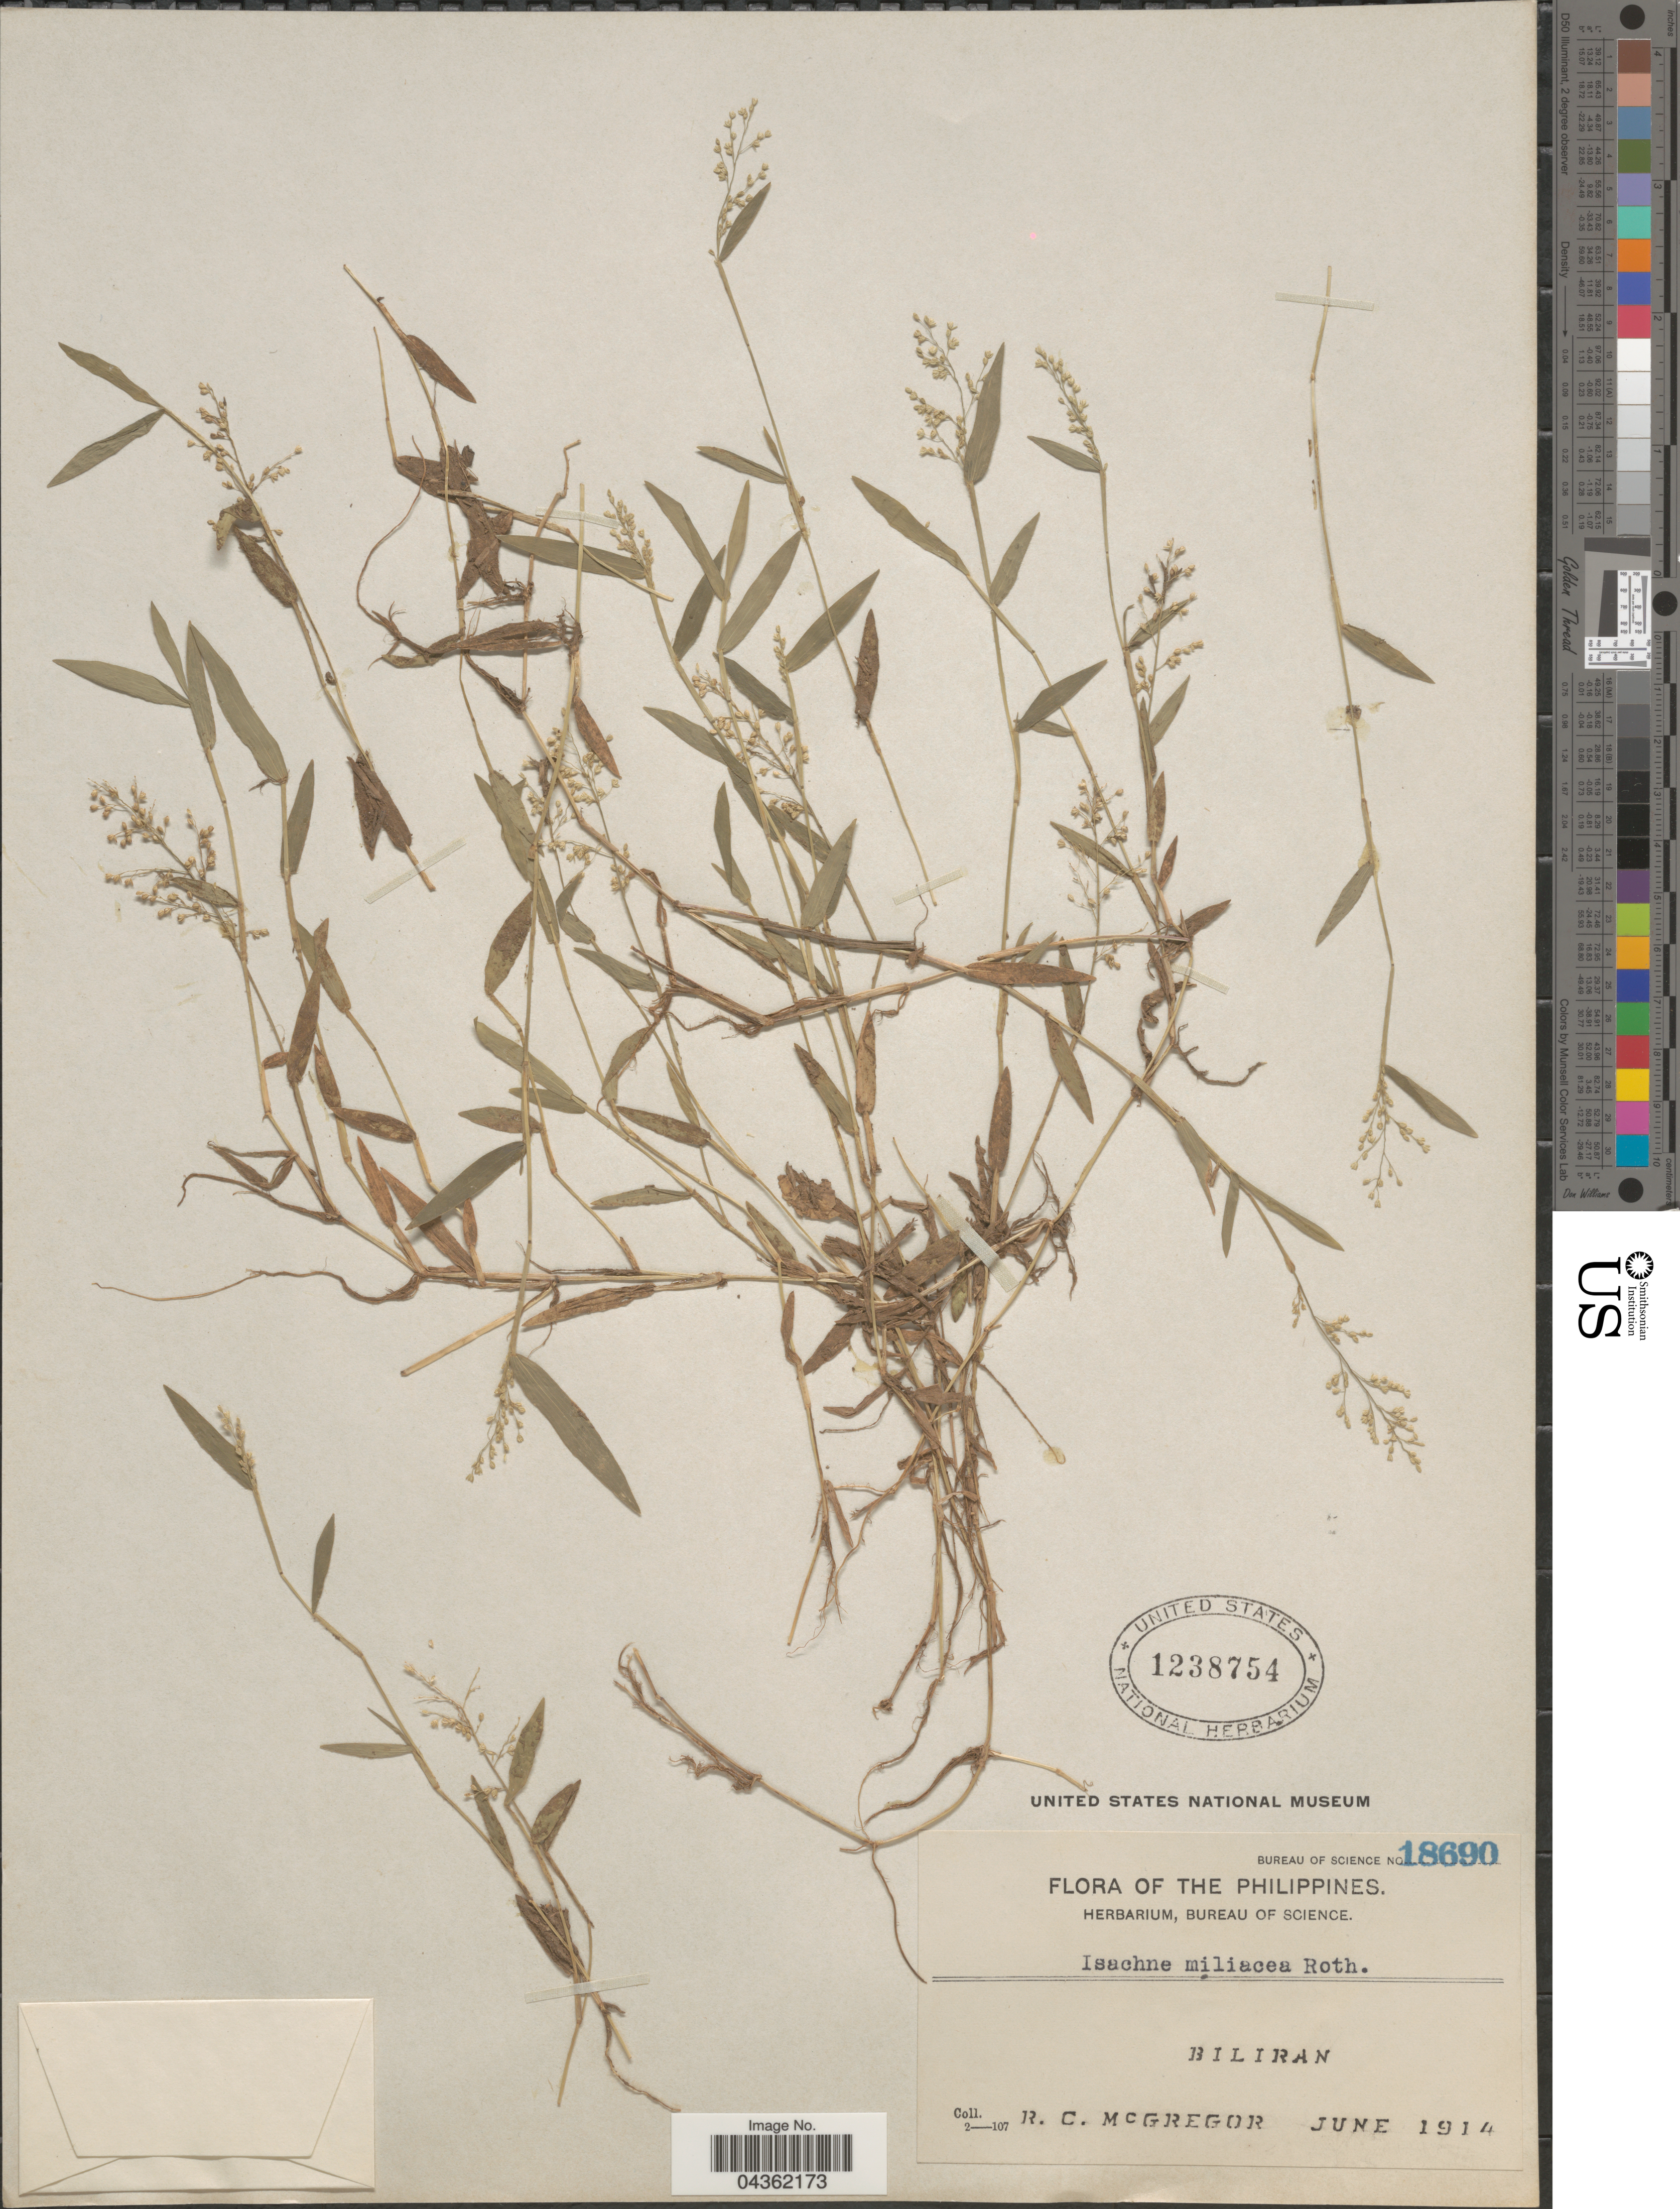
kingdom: Plantae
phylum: Tracheophyta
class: Liliopsida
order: Poales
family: Poaceae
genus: Isachne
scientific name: Isachne minutula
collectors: R. C. McGregor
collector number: Bureau of Science 18690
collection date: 1914-06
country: Philippines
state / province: Eastern Visayas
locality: Biliran.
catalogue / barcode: US 1238754